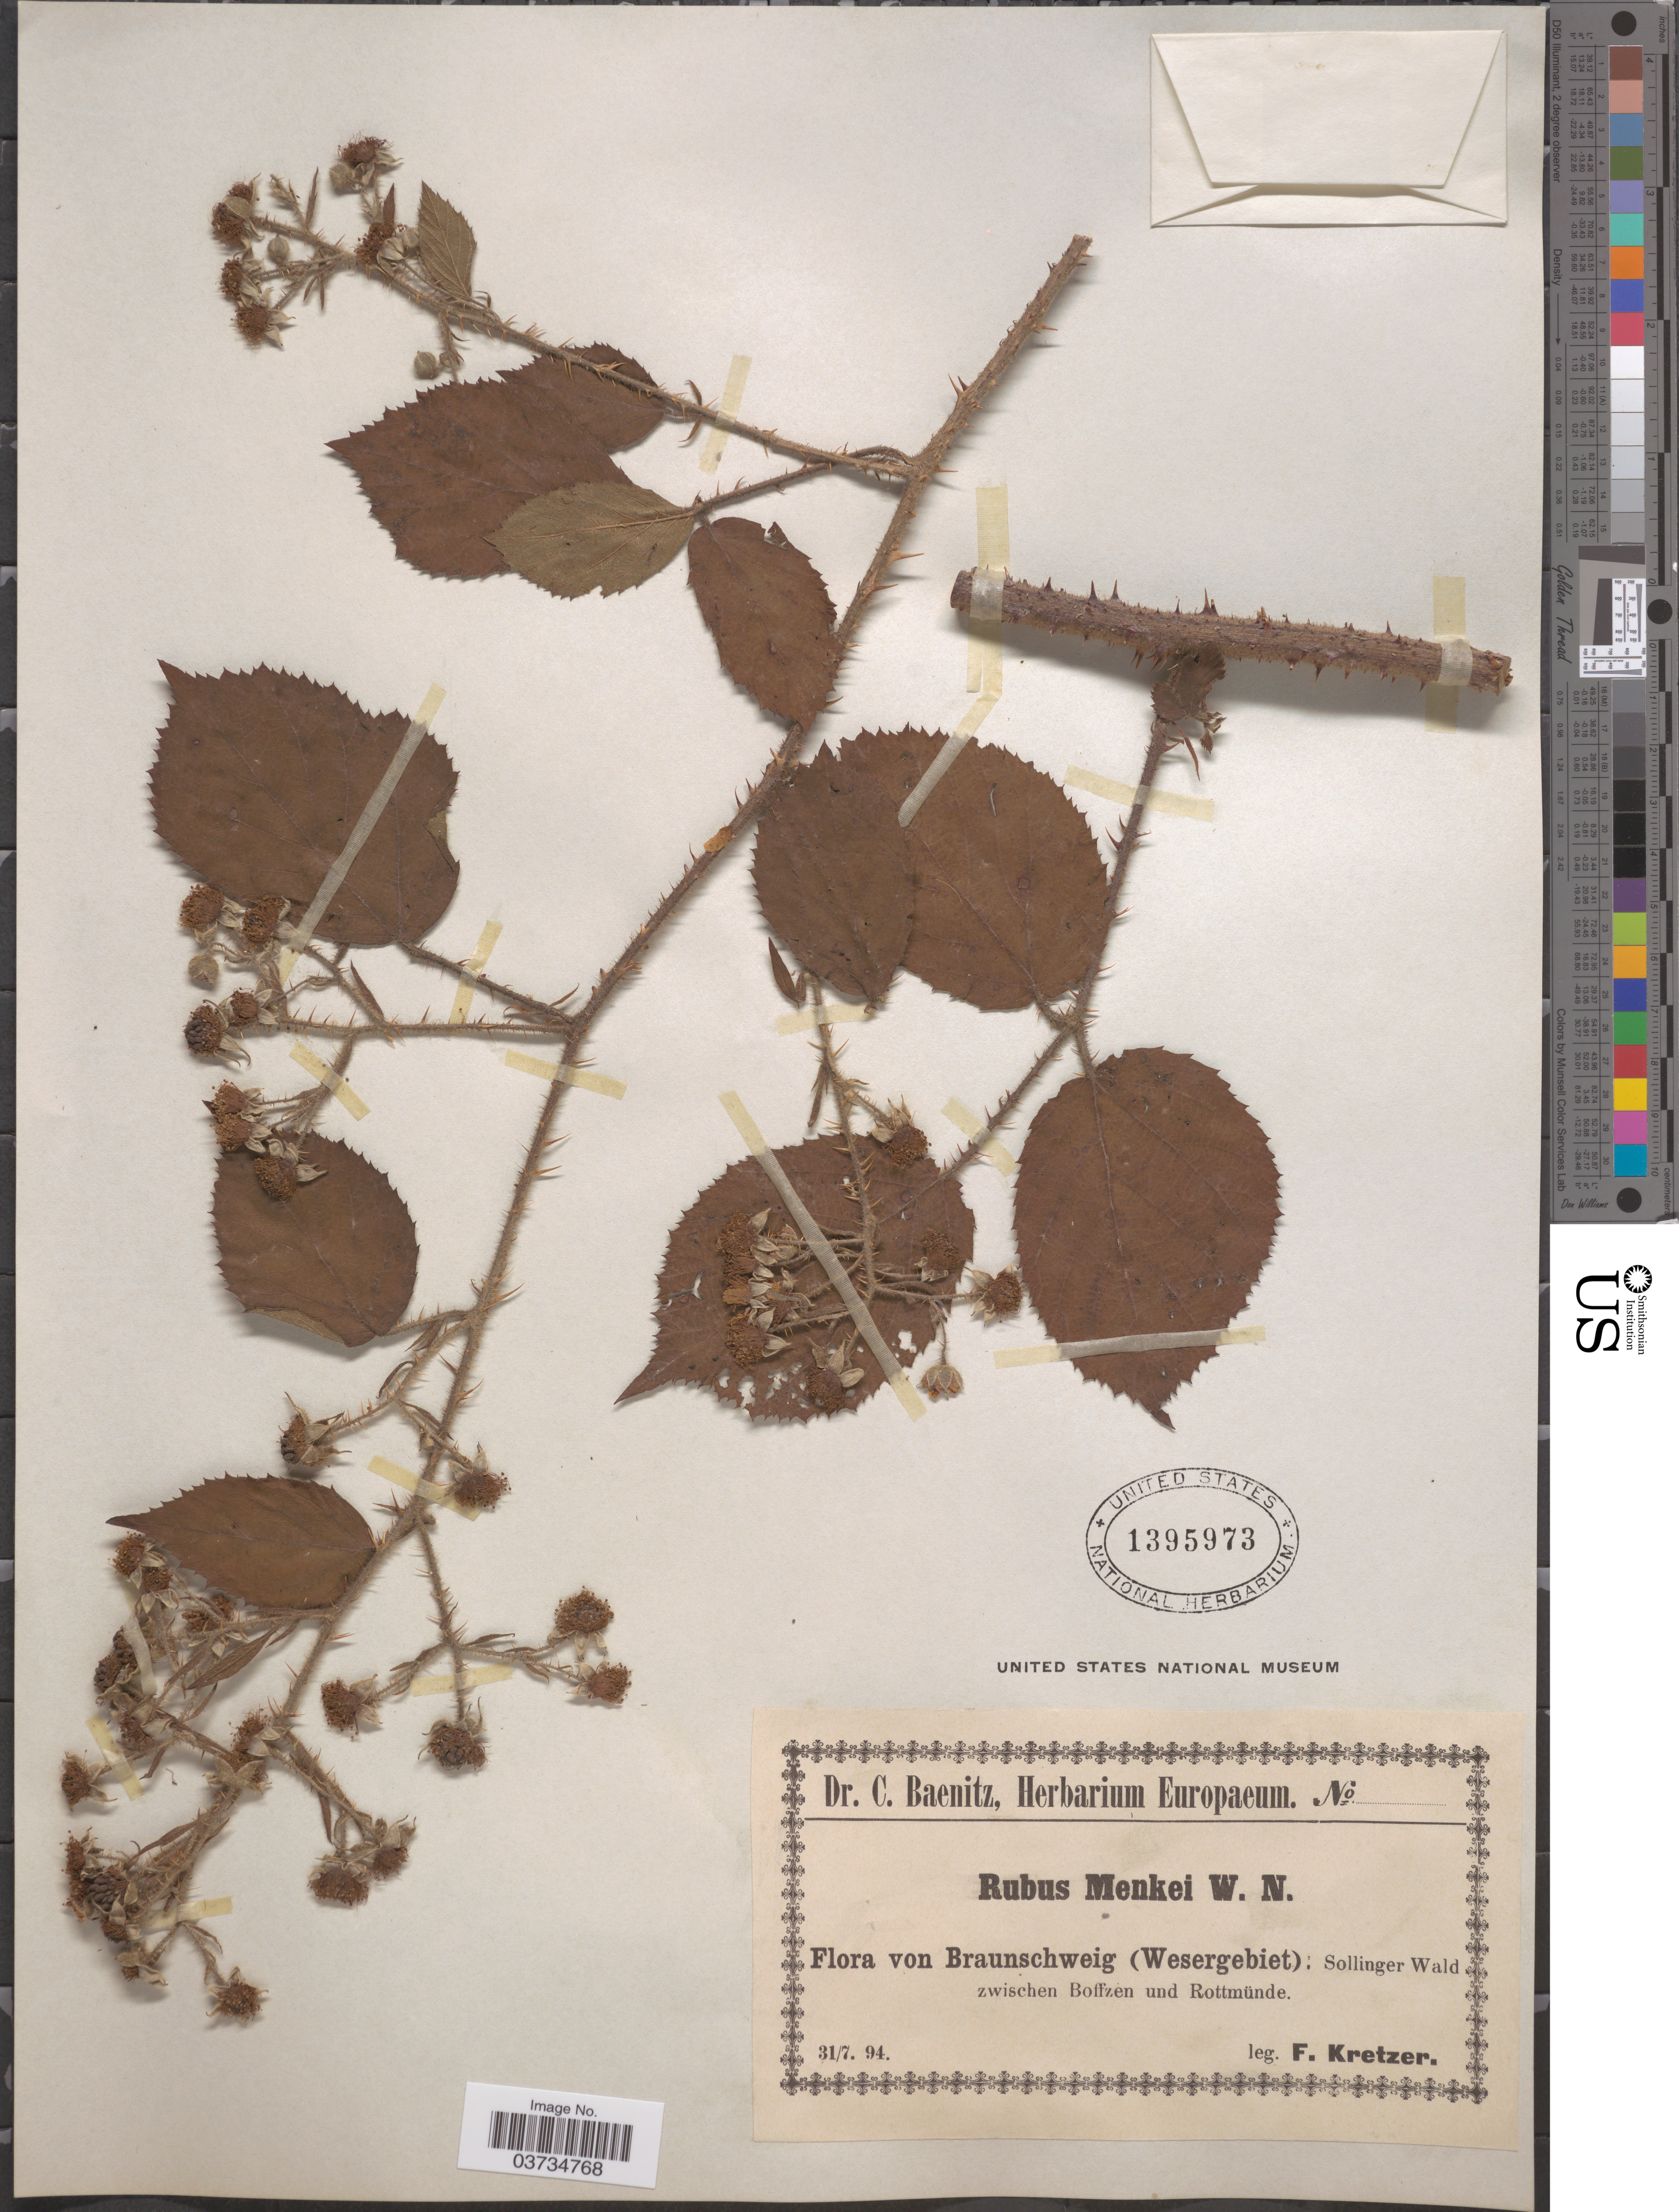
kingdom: Plantae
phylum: Tracheophyta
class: Magnoliopsida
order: Rosales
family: Rosaceae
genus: Rubus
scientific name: Rubus menkei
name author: Weihe ex Spreng.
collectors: F. Kretzer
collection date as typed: Transcribed d/m/y: 31/7/94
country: Germany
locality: Braunschweig (Wesergebiet): Sollinger Wald zwischen Boffzen und Rottmünde.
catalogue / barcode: US 1395973